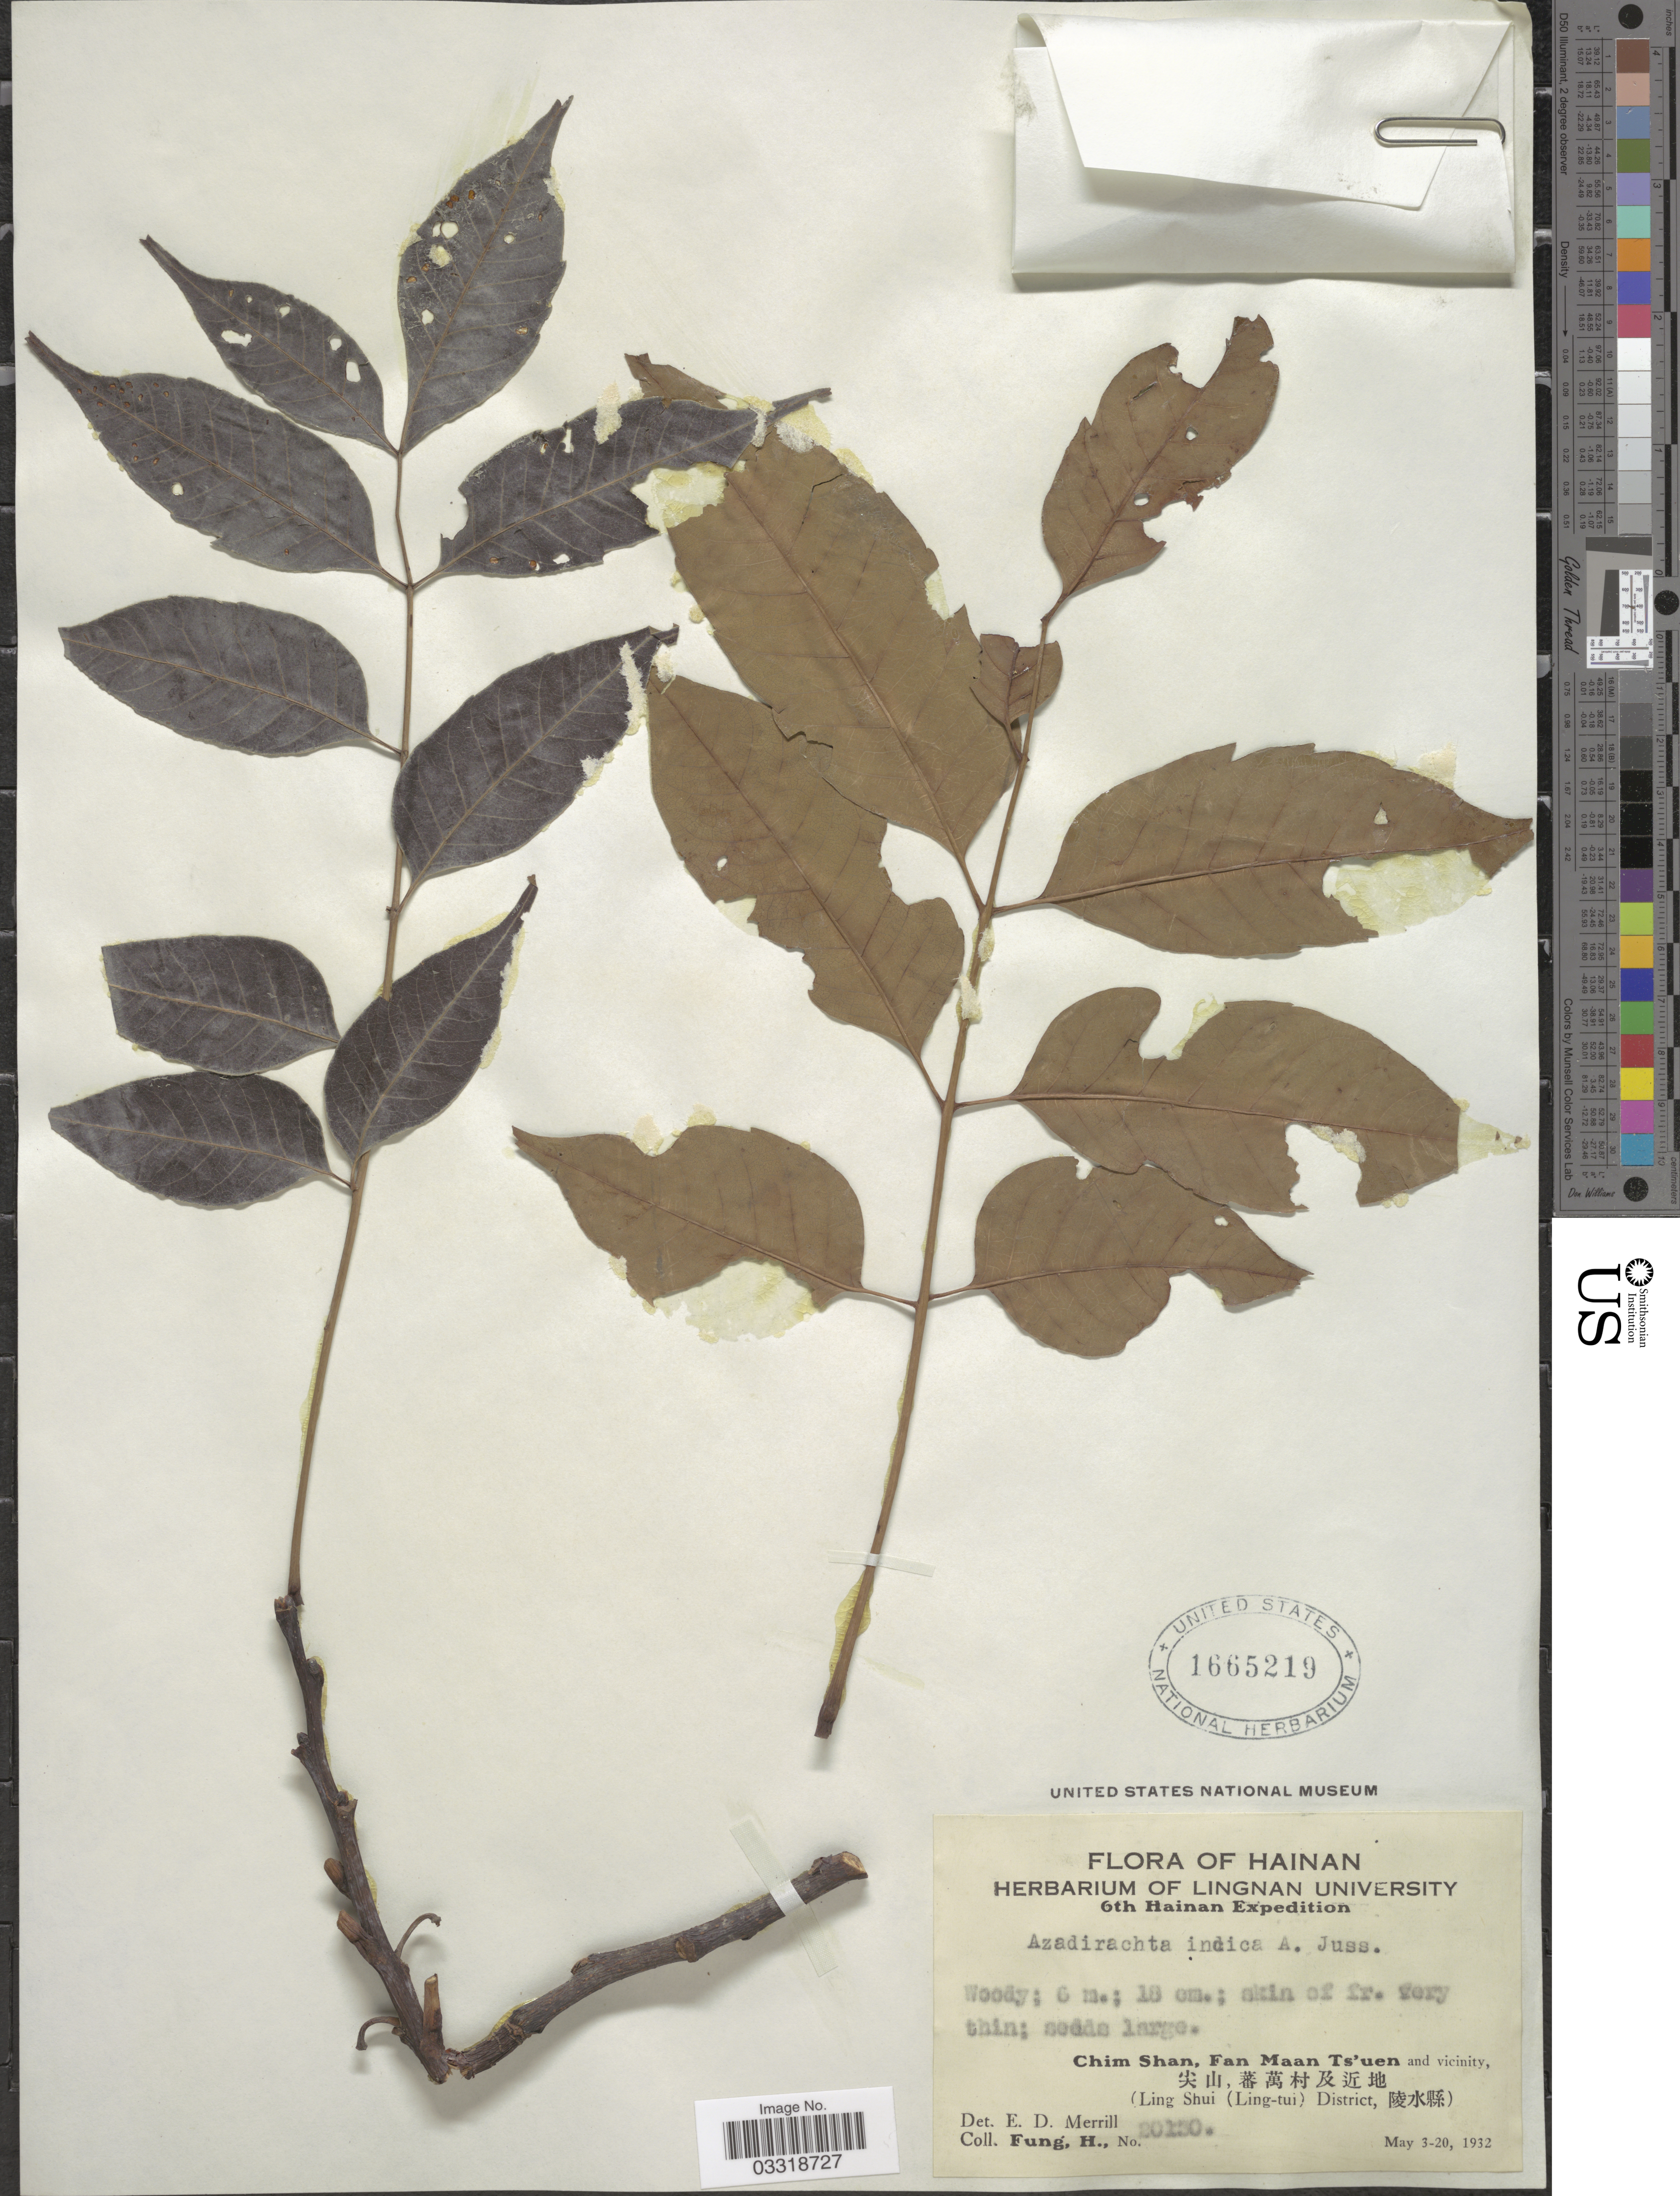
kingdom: Plantae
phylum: Tracheophyta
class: Magnoliopsida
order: Sapindales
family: Meliaceae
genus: Azadirachta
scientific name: Azadirachta indica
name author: A. Juss.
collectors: H. Fung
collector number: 20150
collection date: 1932-05-03/1932-05-20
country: China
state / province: Hainan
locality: Chim Shan, Fan Maan Ts'uen and vicinity, X, X,. (Ling Shui (Ling-tui) District, X).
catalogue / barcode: US 1665219